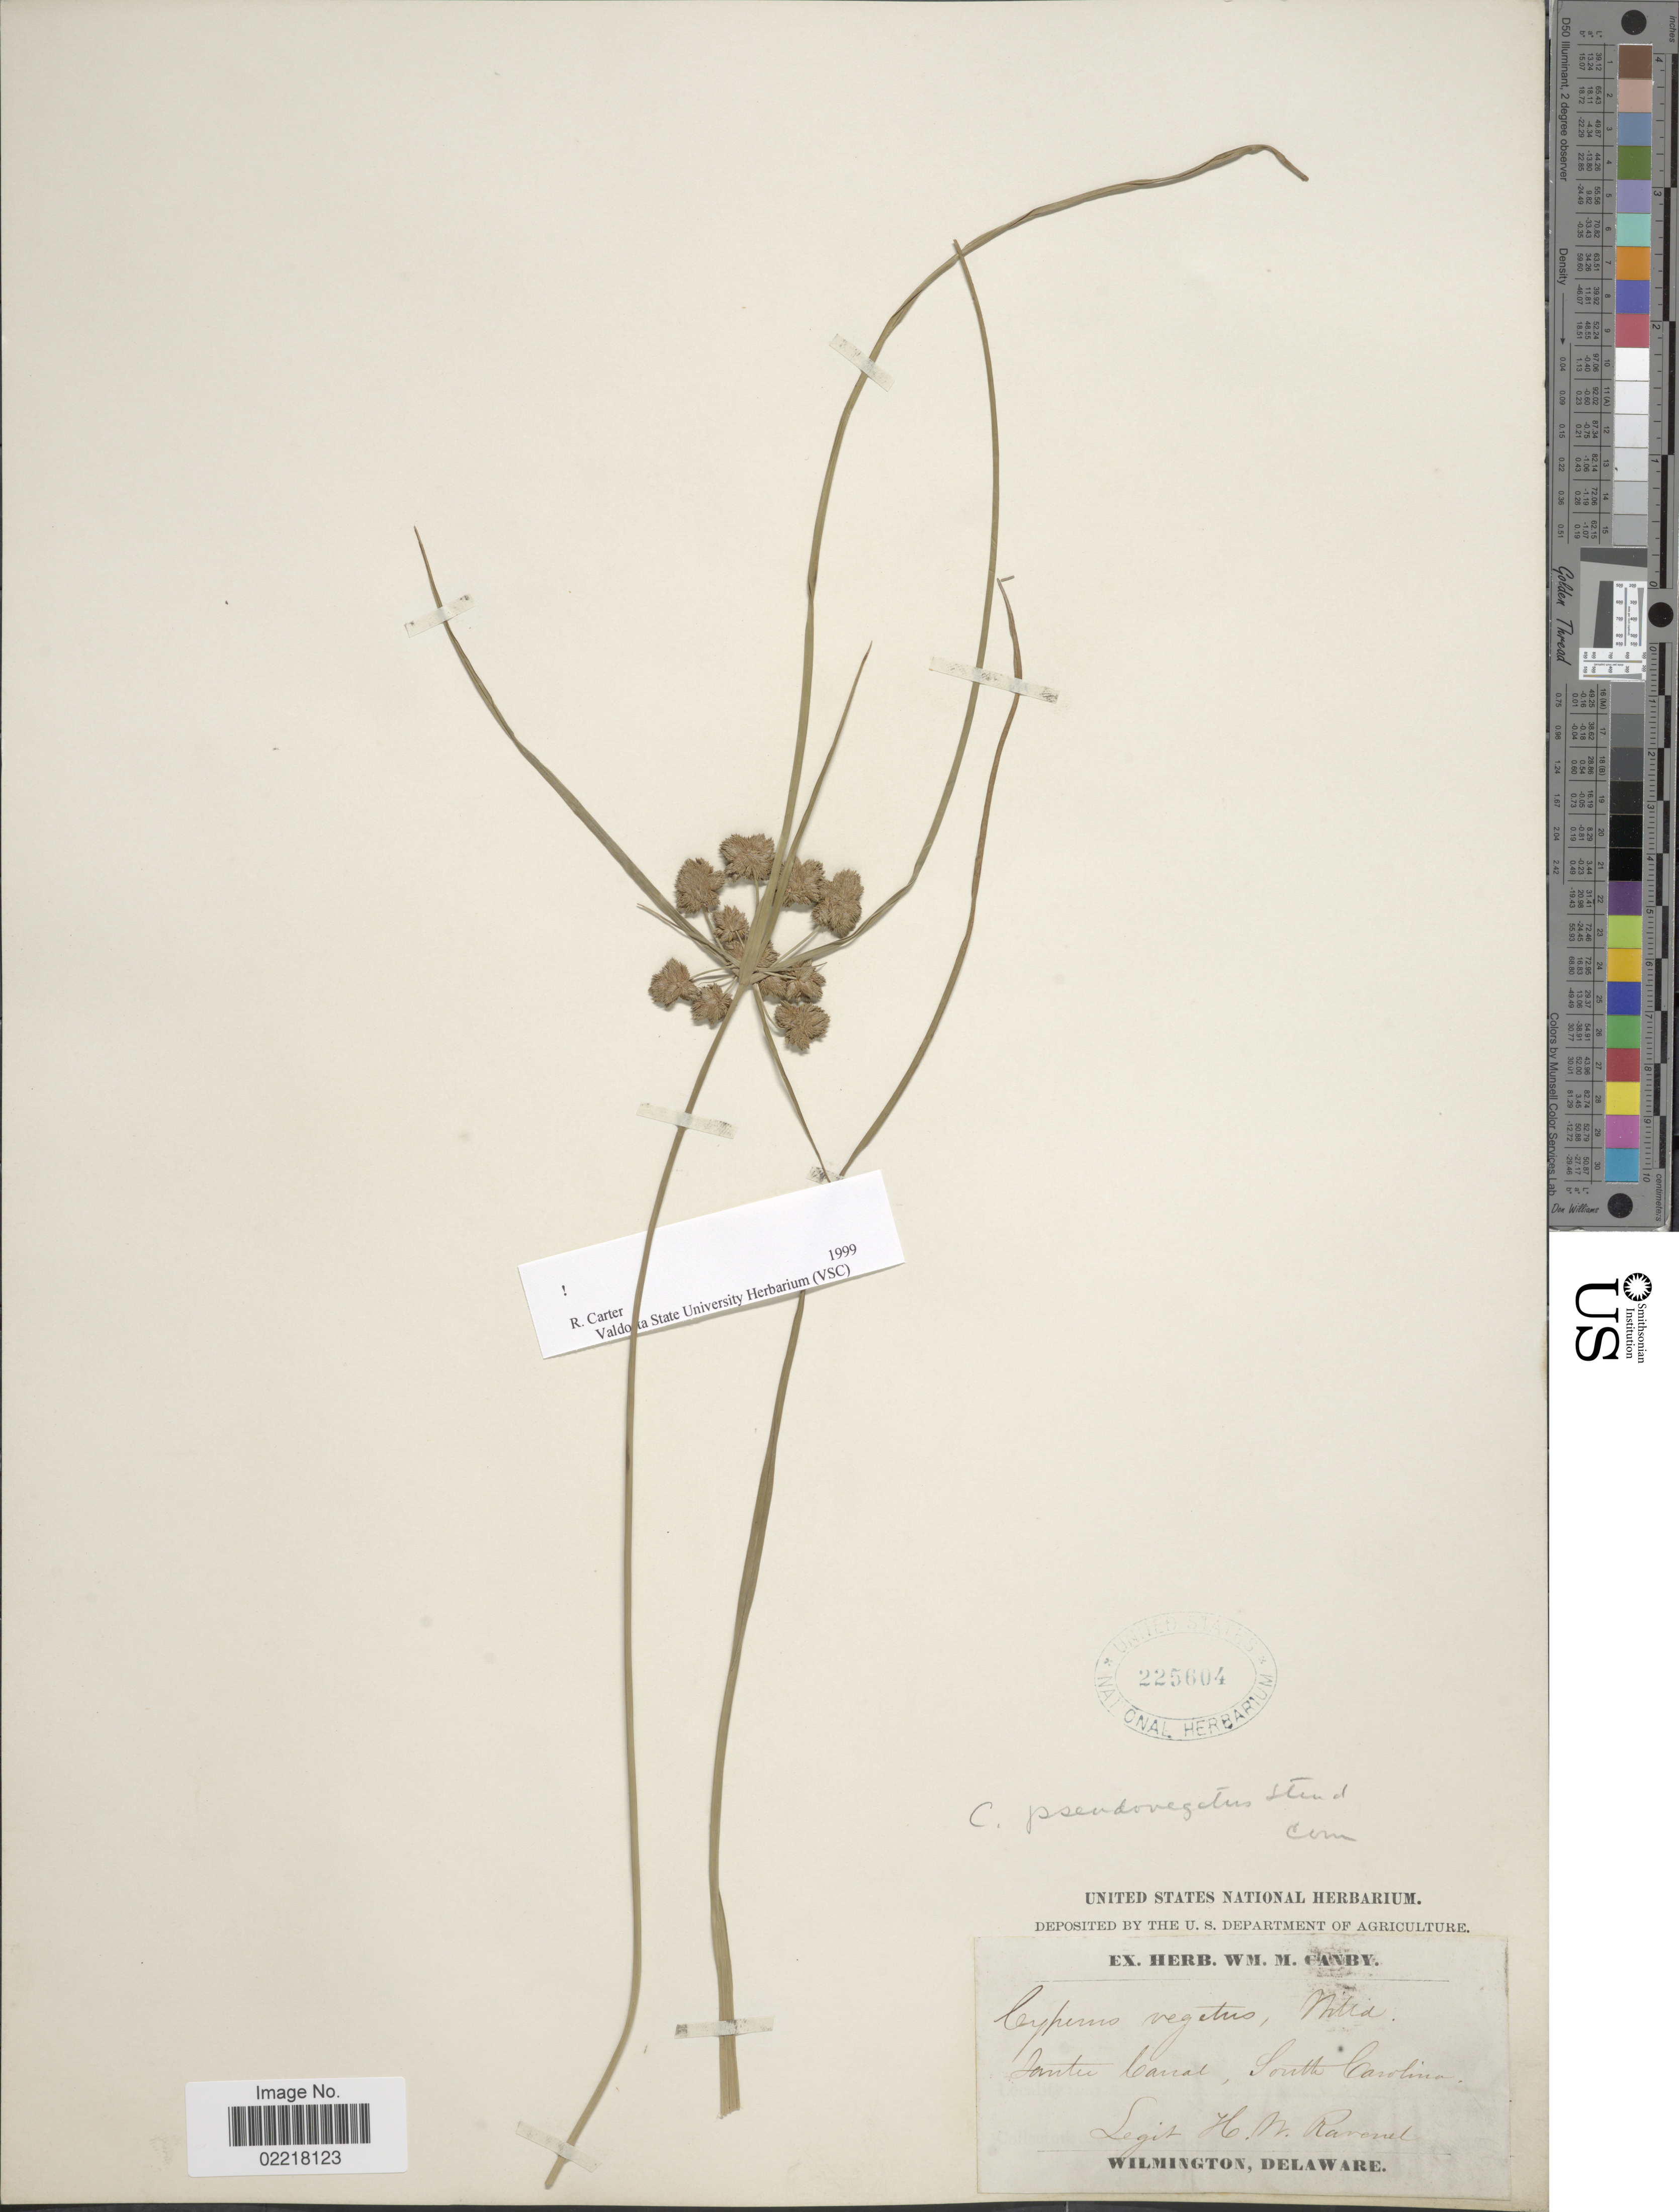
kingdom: Plantae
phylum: Tracheophyta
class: Liliopsida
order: Poales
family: Cyperaceae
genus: Cyperus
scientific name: Cyperus pseudovegetus Steud.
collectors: H. Ravenel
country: United States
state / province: South Carolina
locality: Santee Canal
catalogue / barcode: US 225604